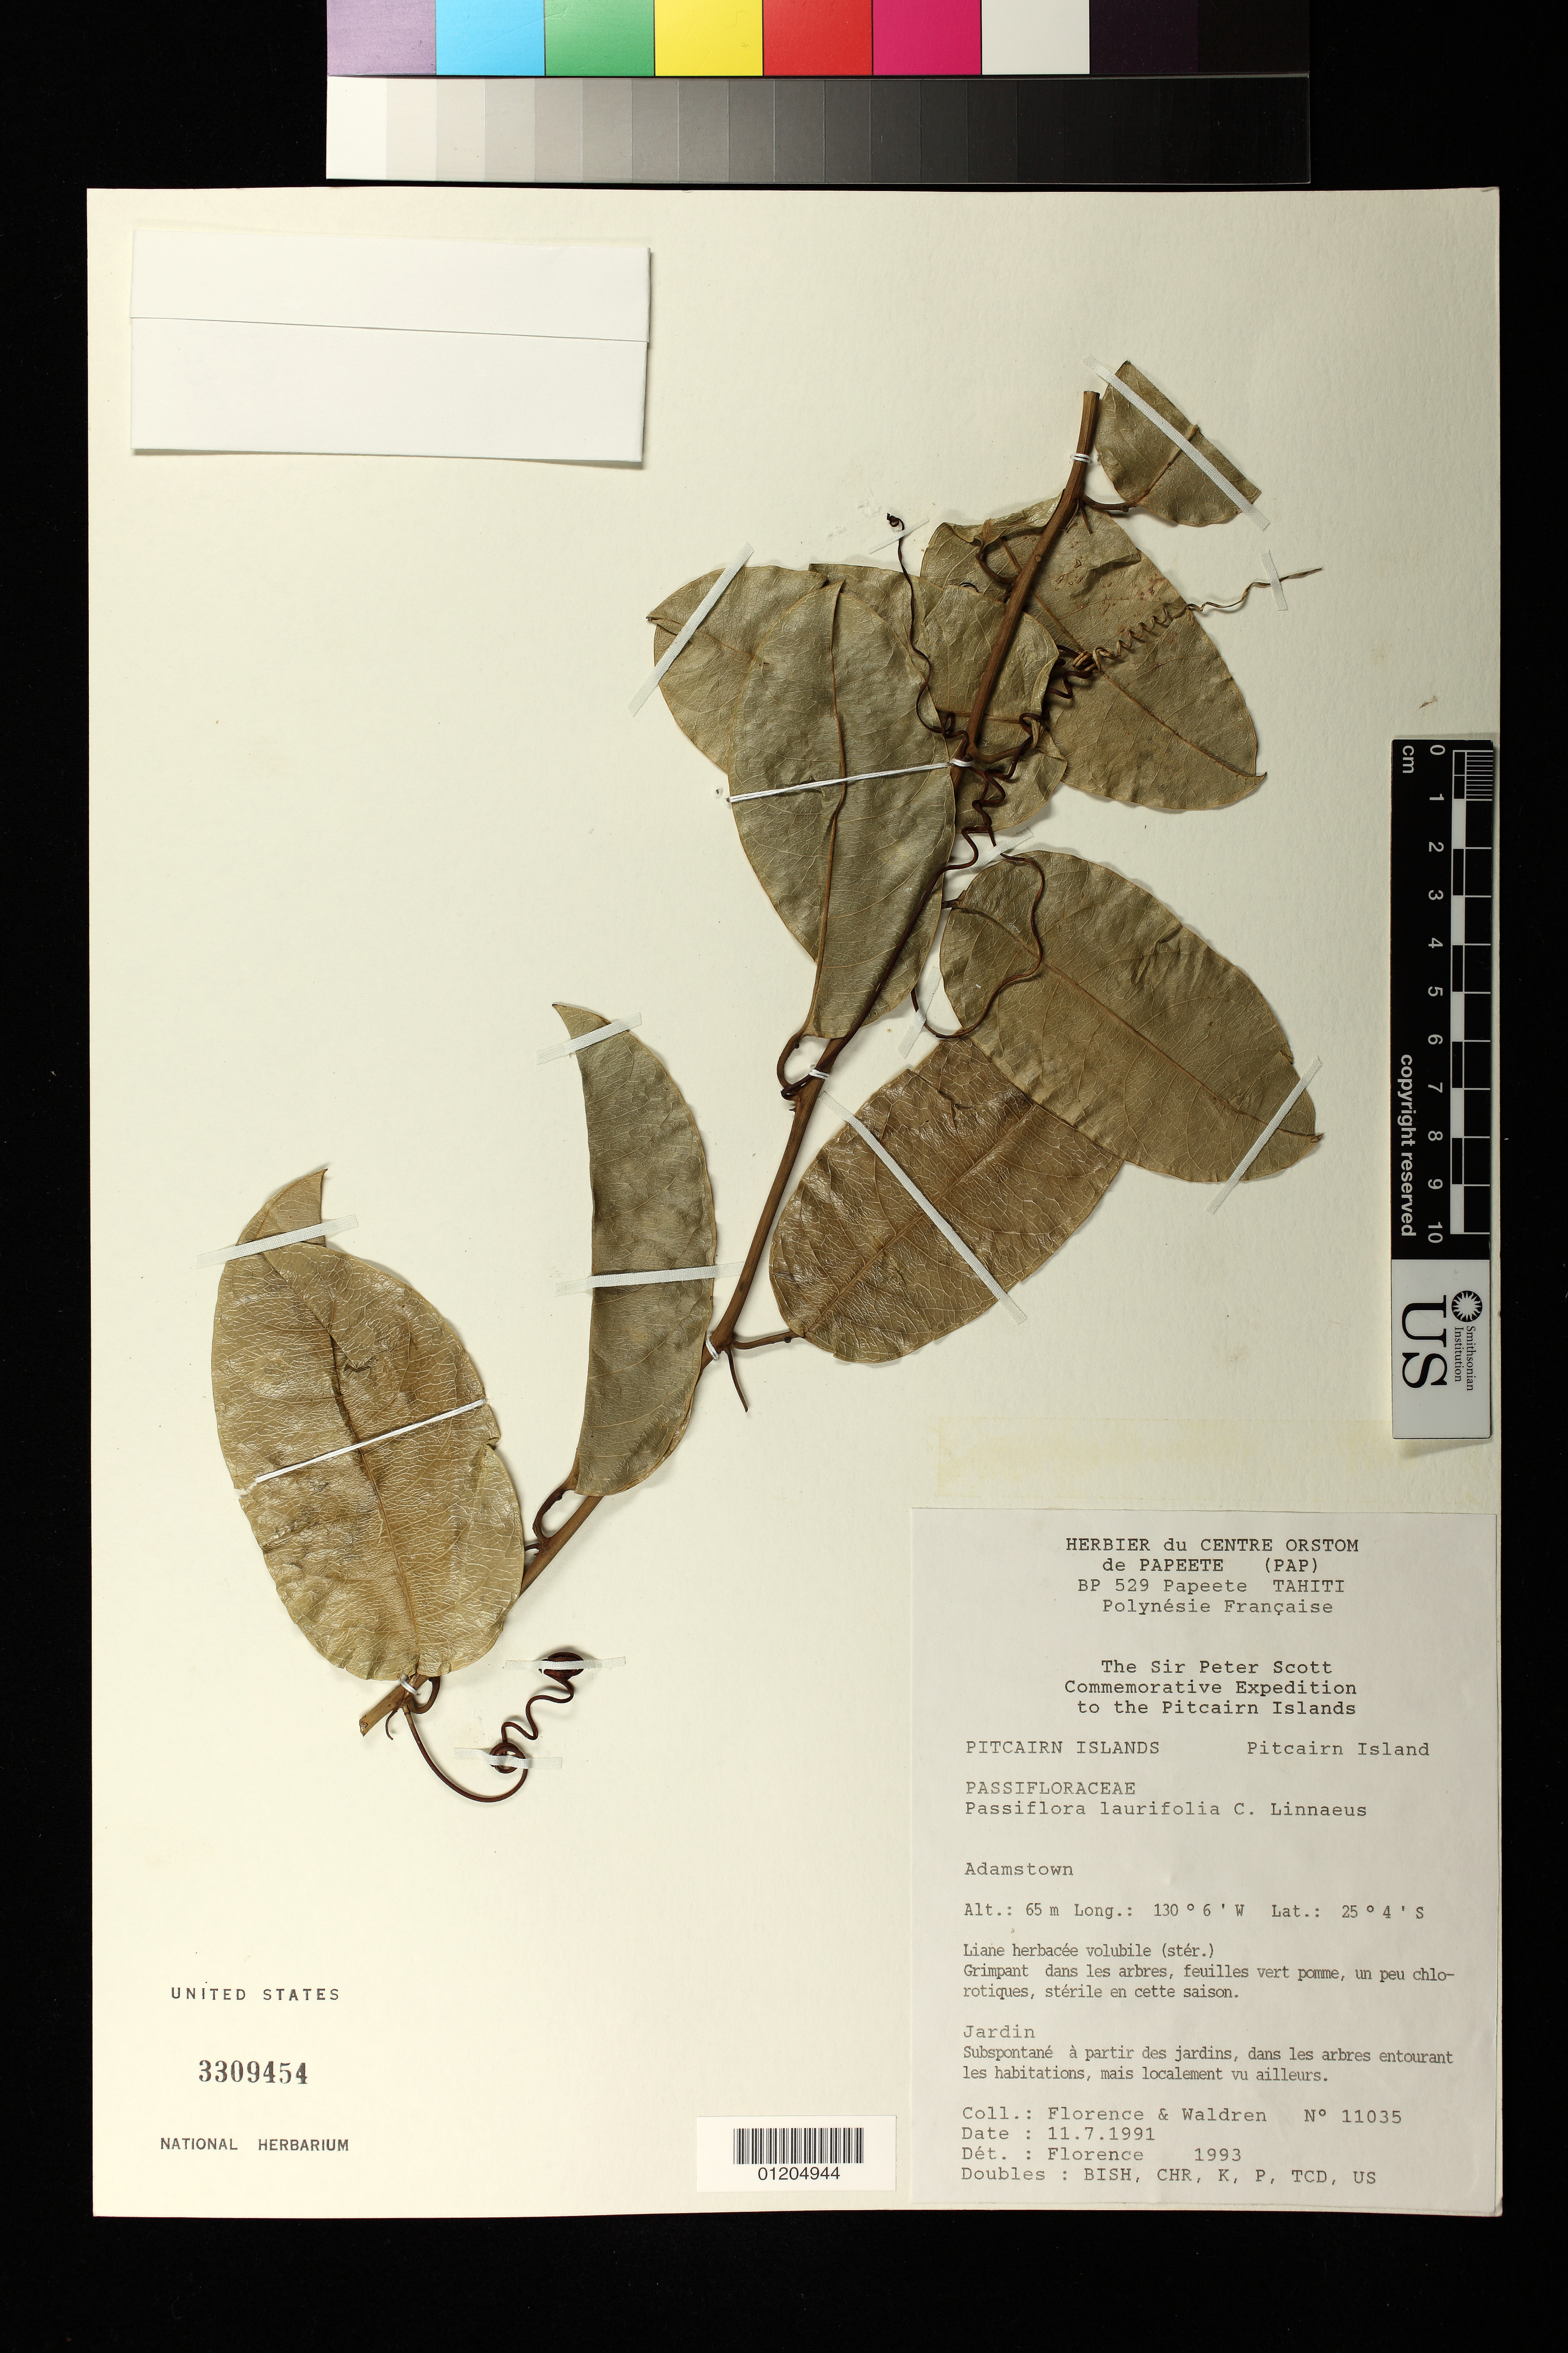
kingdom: Plantae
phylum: Tracheophyta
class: Magnoliopsida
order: Malpighiales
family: Passifloraceae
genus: Passiflora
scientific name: Passiflora laurifolia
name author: L.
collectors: Florence & Waldren, --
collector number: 11035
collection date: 1991-07-11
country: Pitcairn Islands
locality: Pitcairn Island. Adamstown.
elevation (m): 65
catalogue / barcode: US 3309454